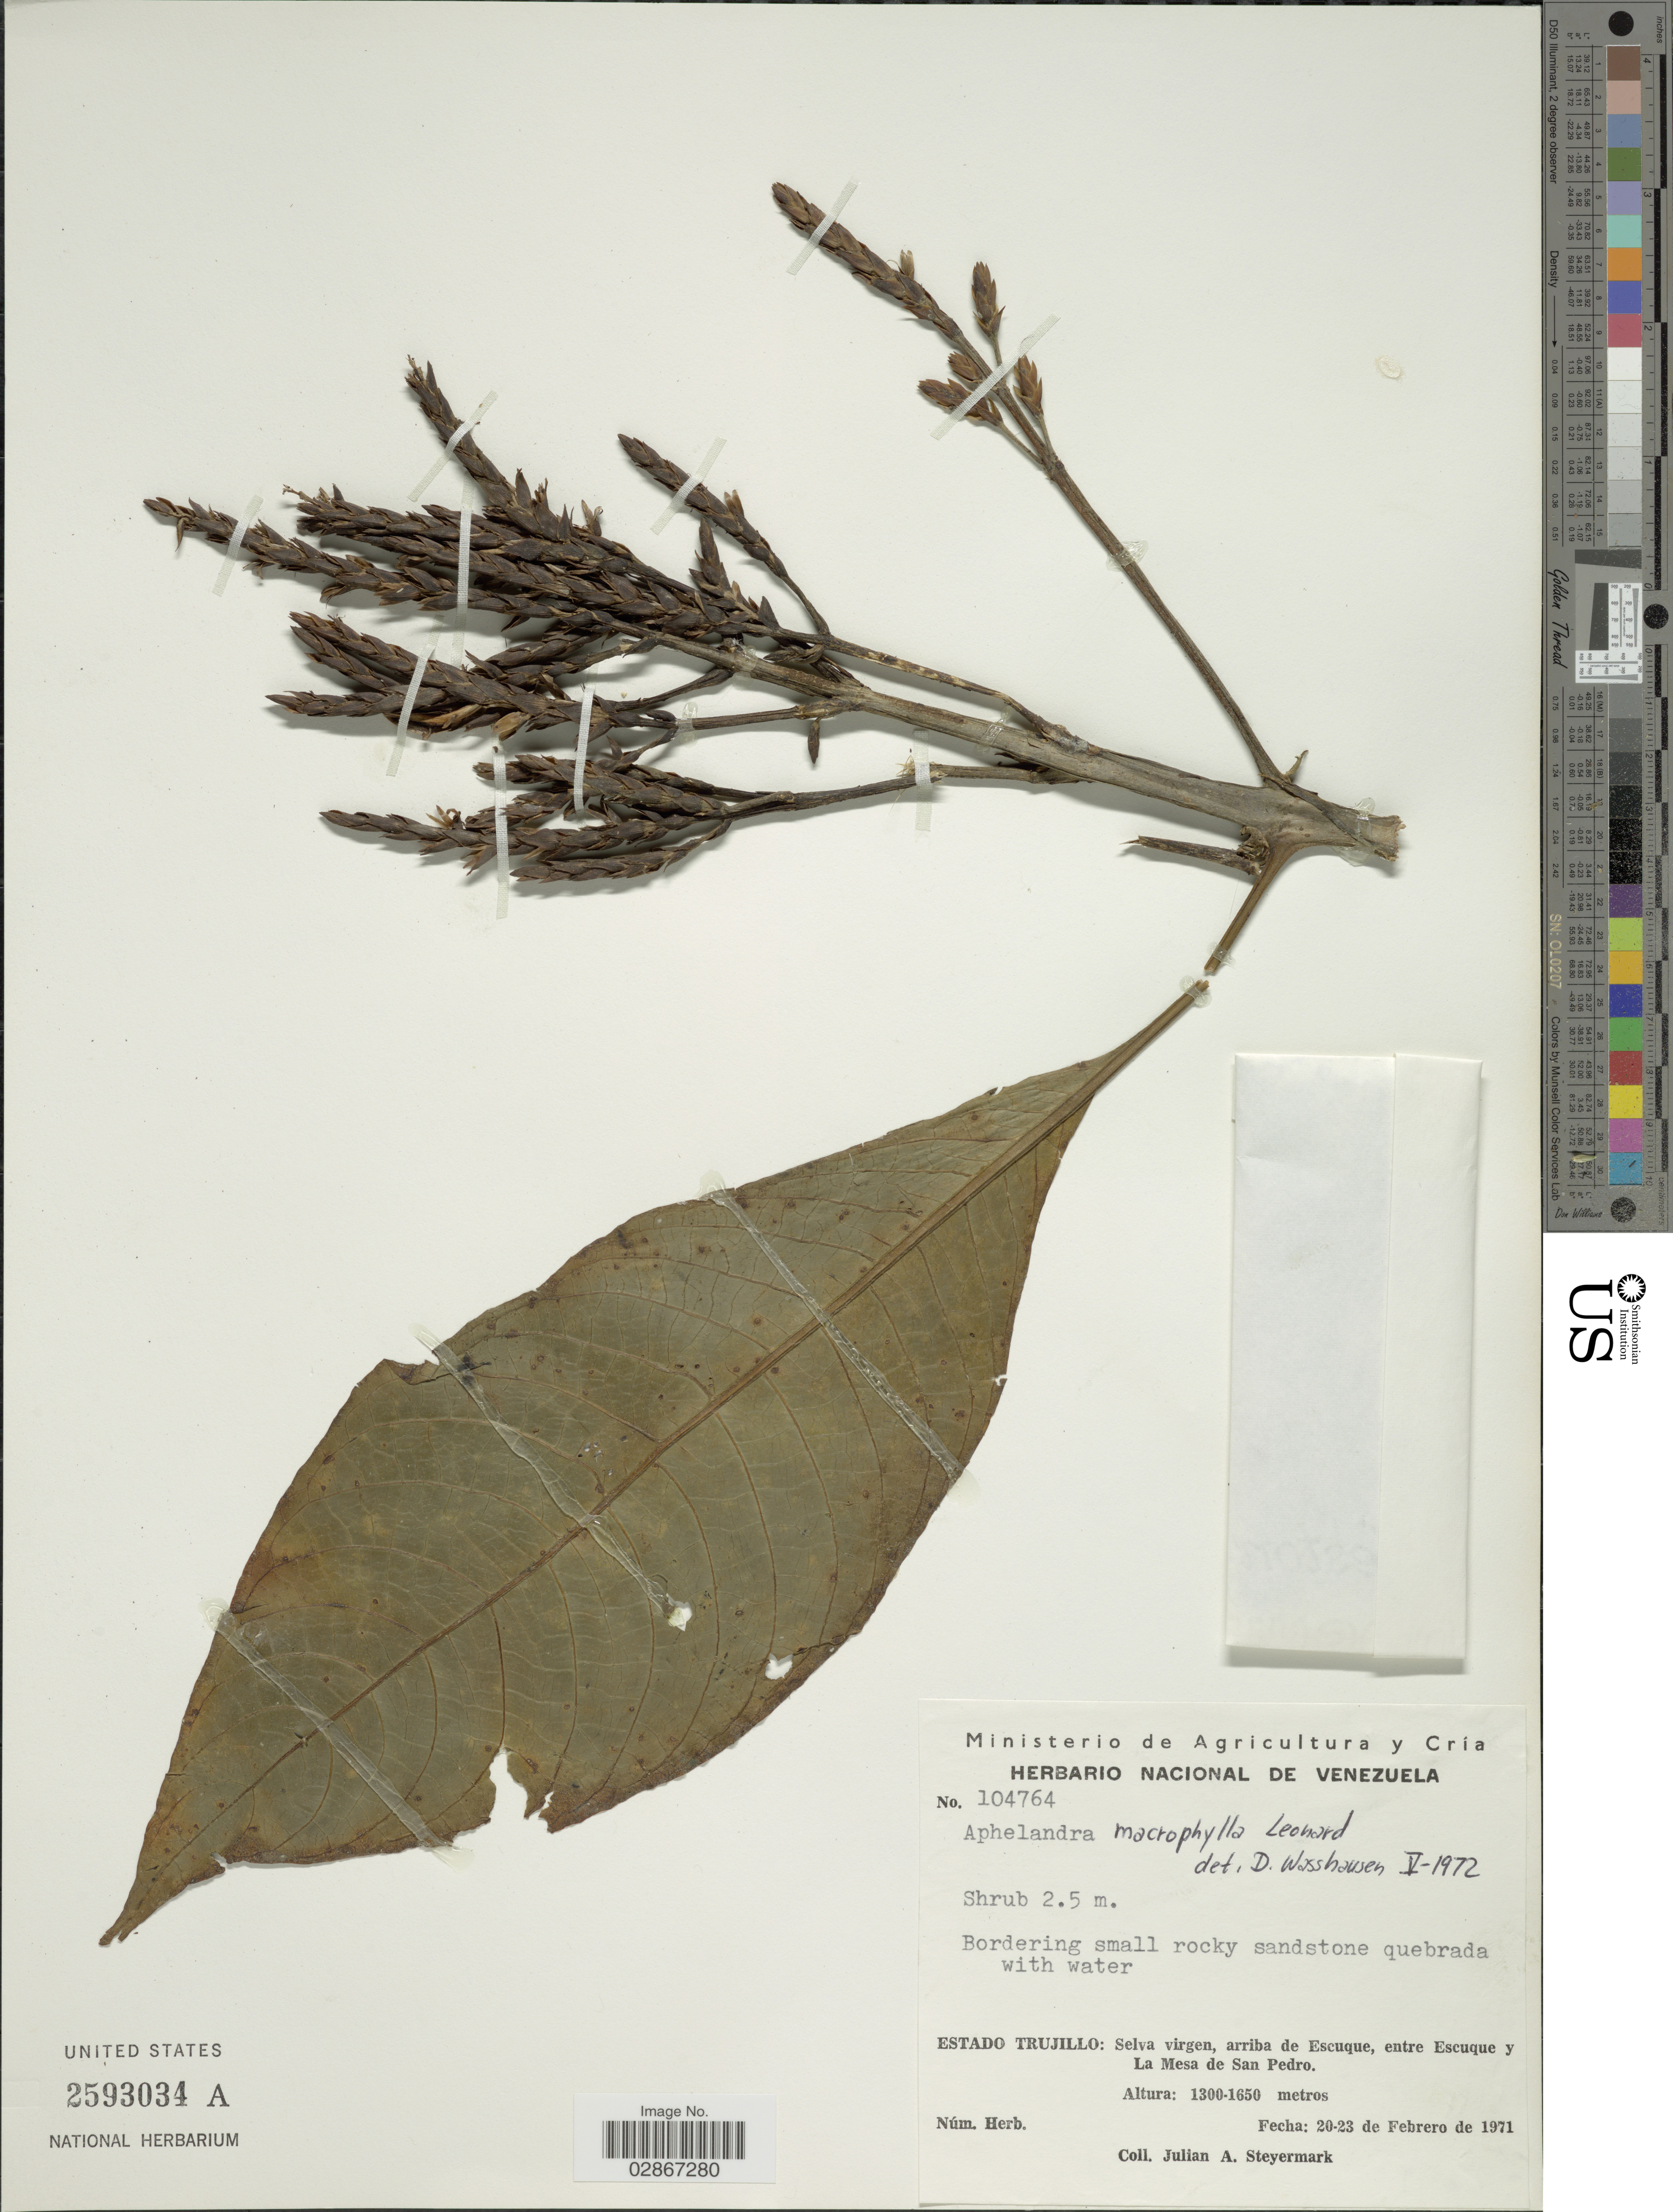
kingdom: Plantae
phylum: Tracheophyta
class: Magnoliopsida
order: Lamiales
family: Acanthaceae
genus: Aphelandra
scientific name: Aphelandra macrophylla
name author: Leonard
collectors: J. Steyermark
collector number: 104764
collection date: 1971-02-20/1971-02-23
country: Venezuela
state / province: Trujillo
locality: Selva virgen, arriba de Escuque, entre Escuque y La Mesa de San Pedro.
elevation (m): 1300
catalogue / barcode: US 2593034A